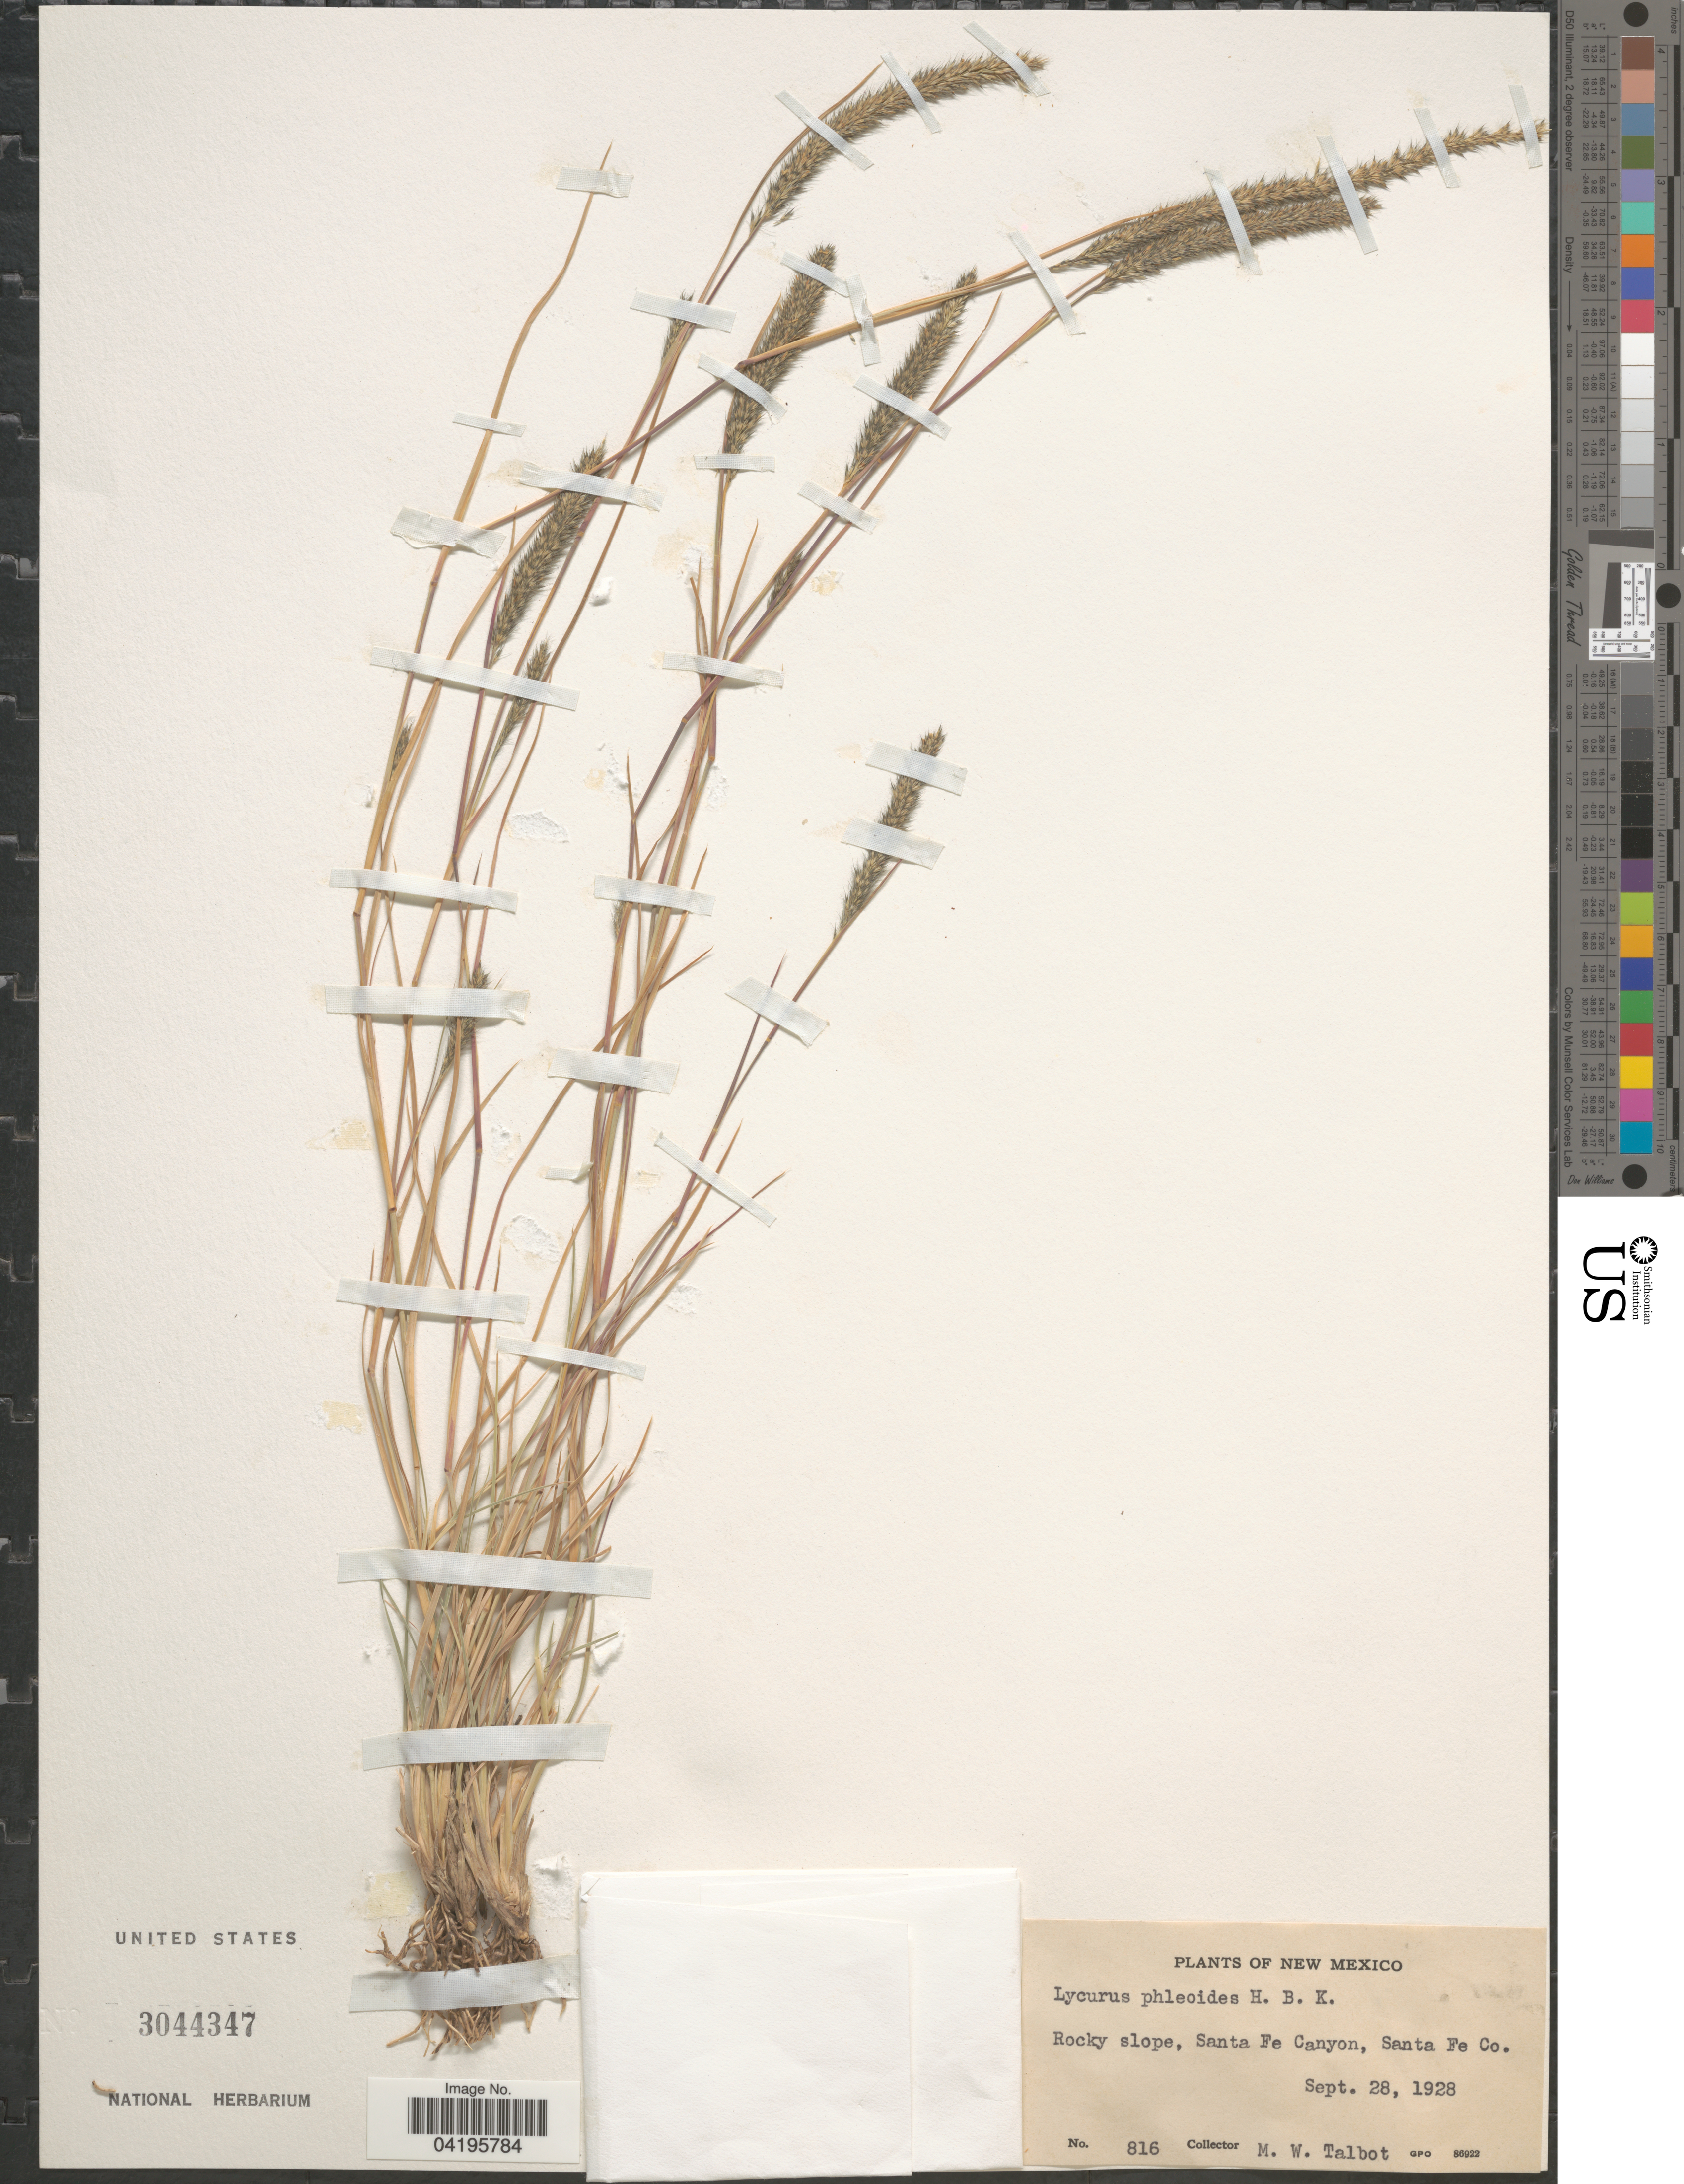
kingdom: Plantae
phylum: Tracheophyta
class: Liliopsida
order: Poales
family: Poaceae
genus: Muhlenbergia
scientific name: Muhlenbergia phleoides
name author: (Kunth) Columbus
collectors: M. Talbot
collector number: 816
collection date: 1928-09-28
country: United States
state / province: New Mexico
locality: Santa Fe Canyon, Sante Fe Co.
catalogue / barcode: US 3044347